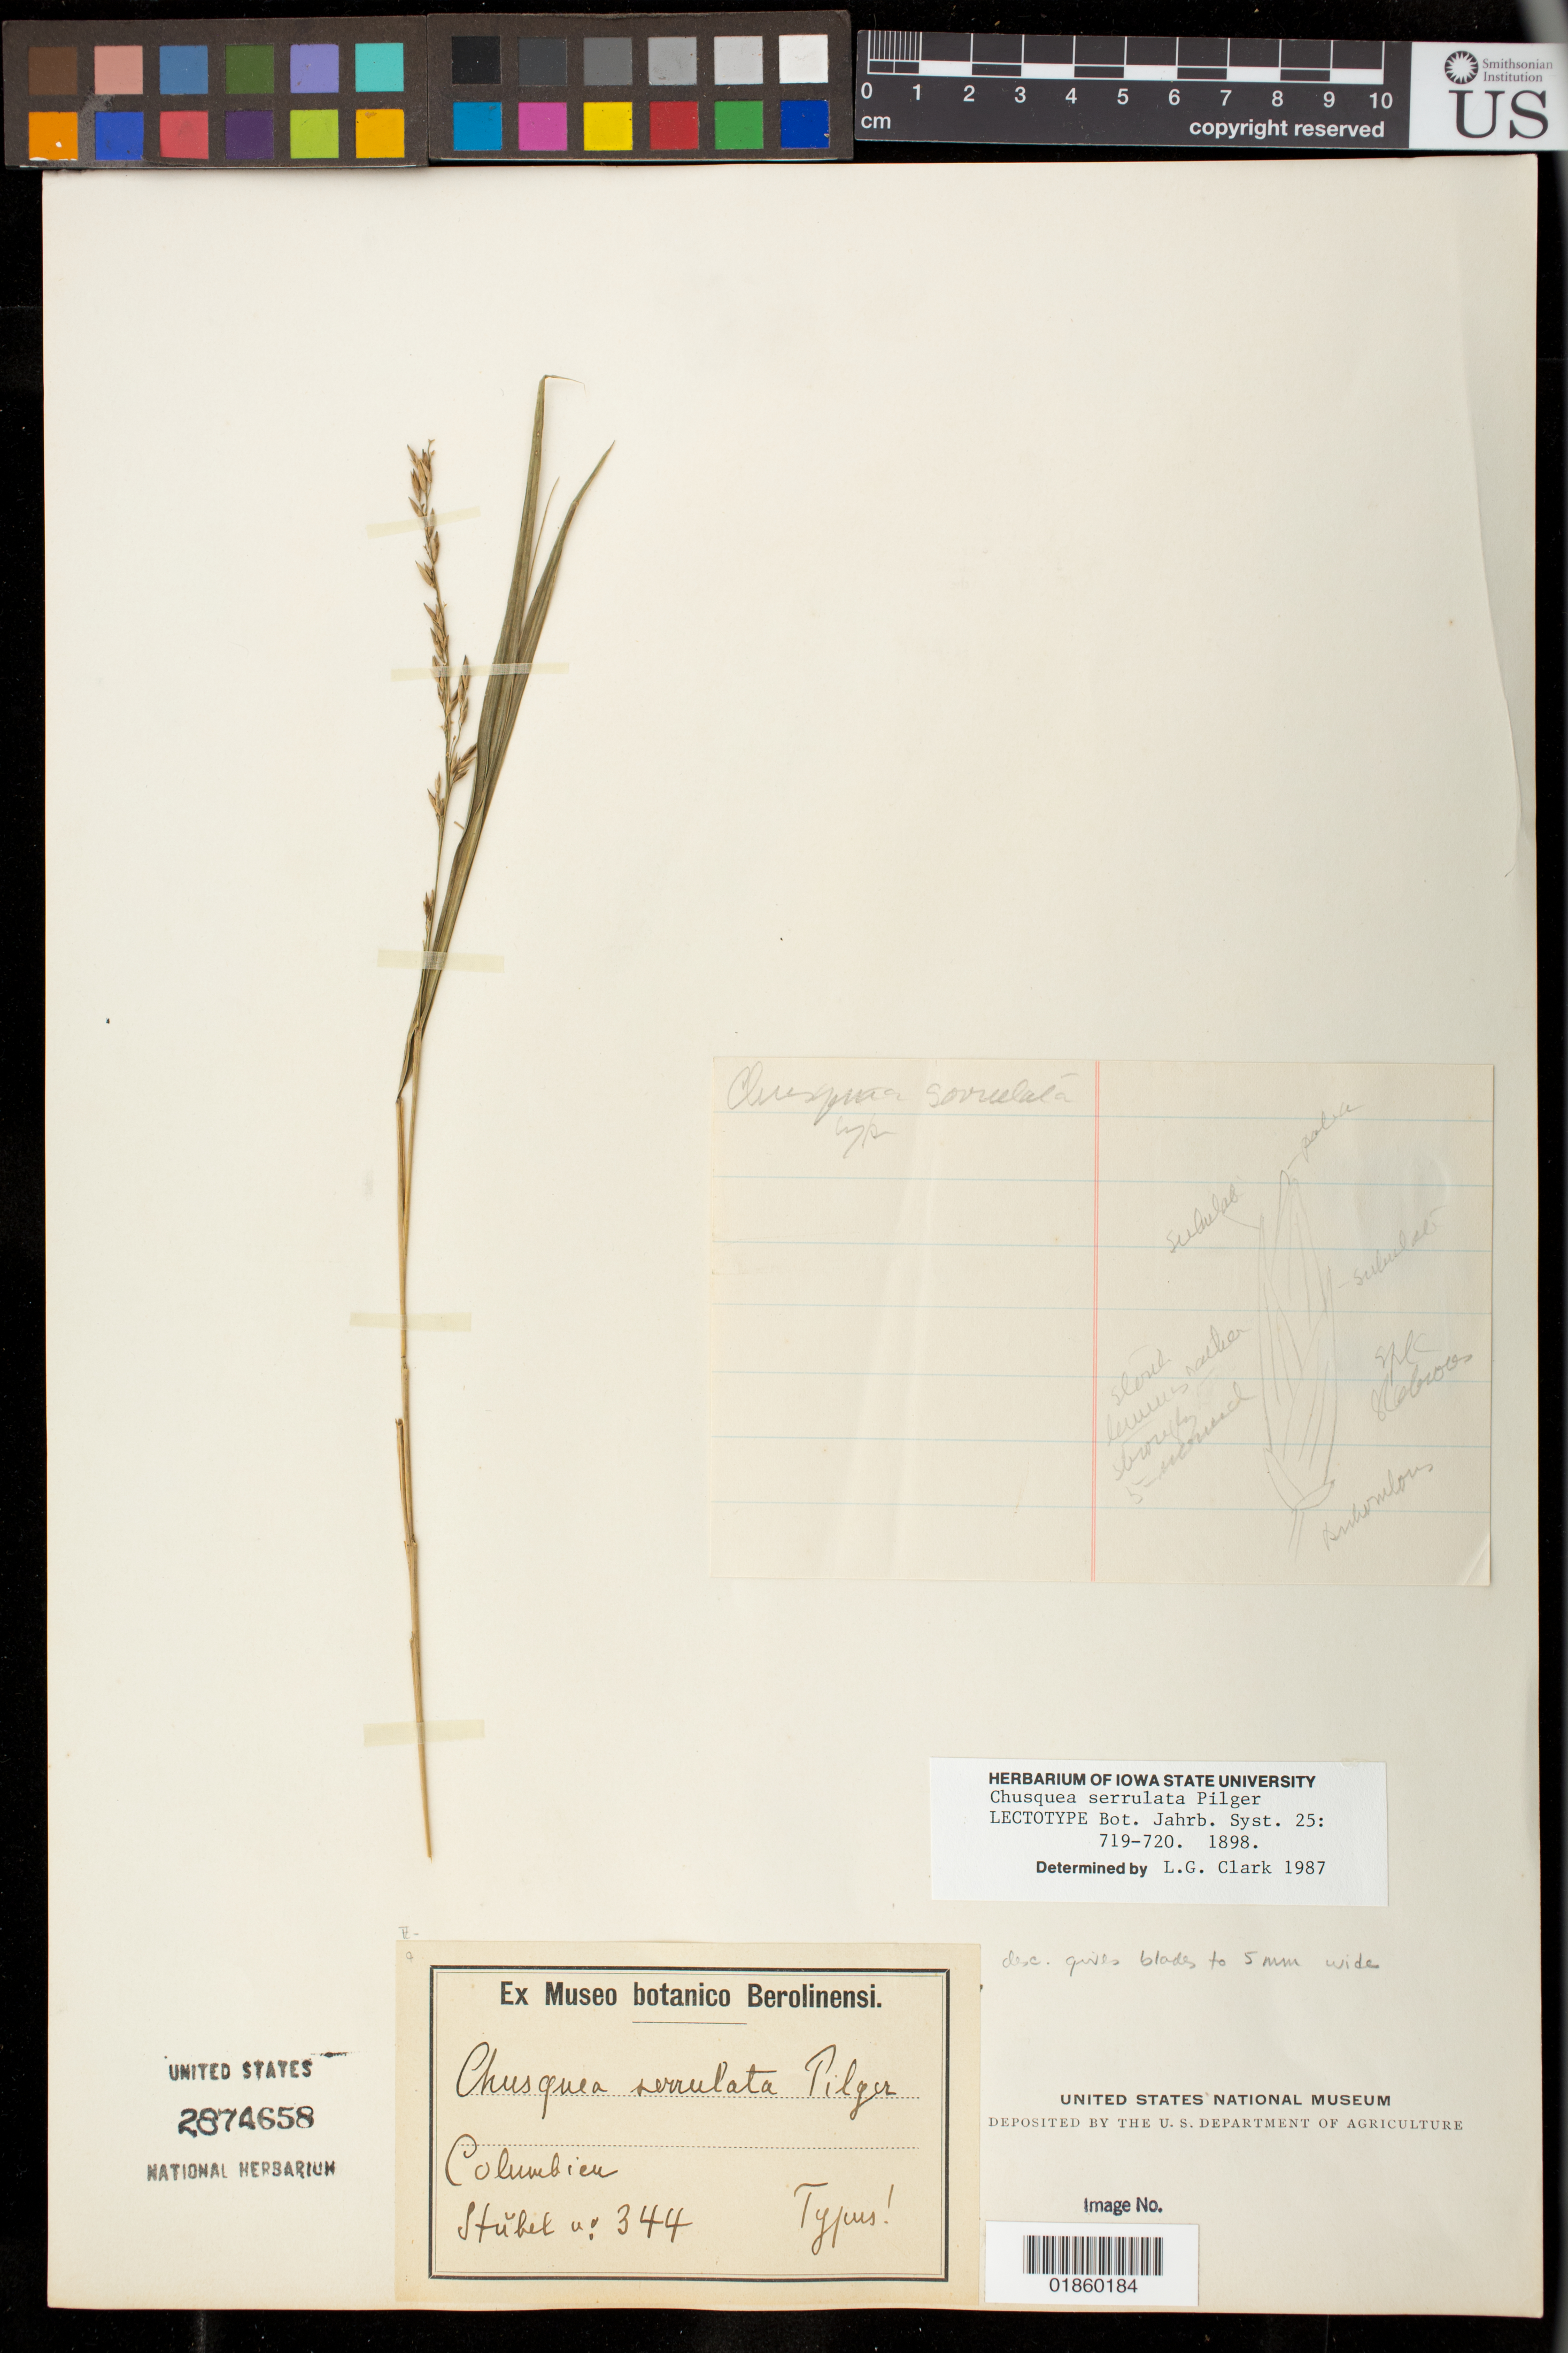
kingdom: Plantae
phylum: Tracheophyta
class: Liliopsida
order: Poales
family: Poaceae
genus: Chusquea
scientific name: Chusquea serrulata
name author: Pilg.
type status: Type Collection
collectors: M. Stuebel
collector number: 344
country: Colombia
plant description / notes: Fragmentary material of type specimen ex herb. Berlin. Annotated as "lectotype" by L.G. Clark (1987).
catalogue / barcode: US 2874658